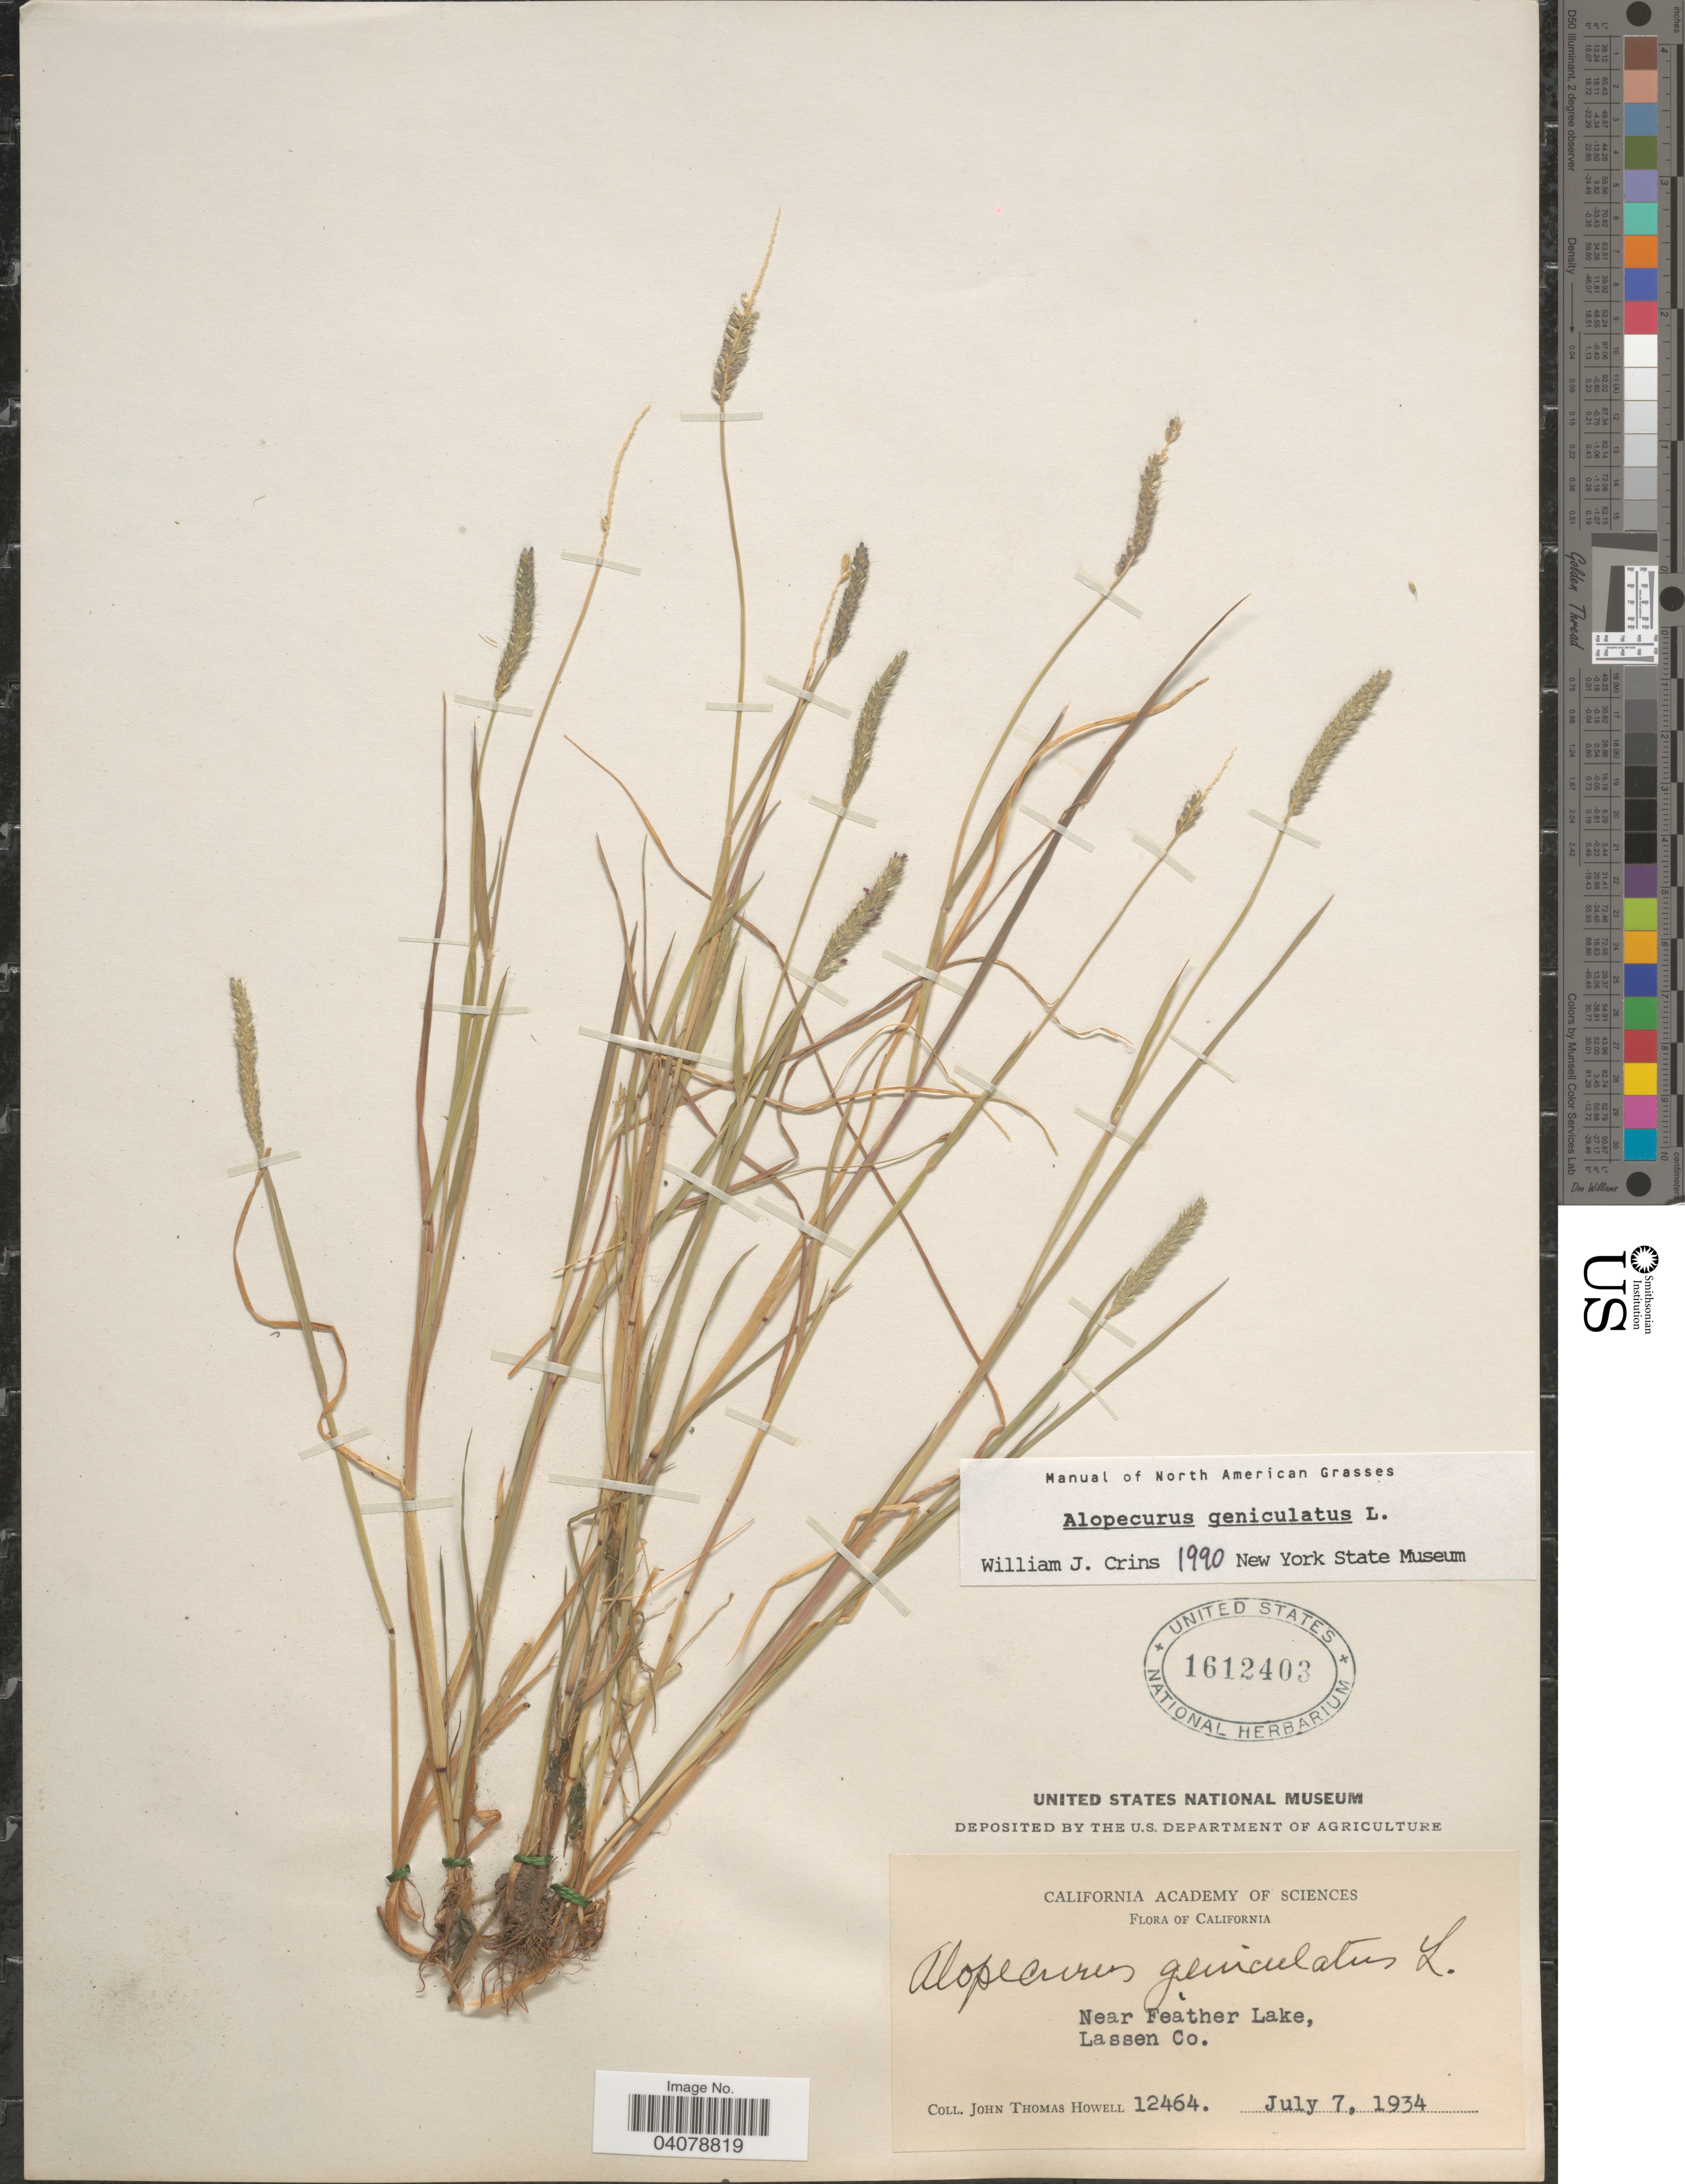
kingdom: Plantae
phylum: Tracheophyta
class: Liliopsida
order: Poales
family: Poaceae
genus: Alopecurus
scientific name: Alopecurus geniculatus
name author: L.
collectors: J. T. Howell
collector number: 12464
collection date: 1934-07-07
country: United States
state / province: California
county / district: Lassen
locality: Near Feather Lake, Lassen Co.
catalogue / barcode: US 1612403